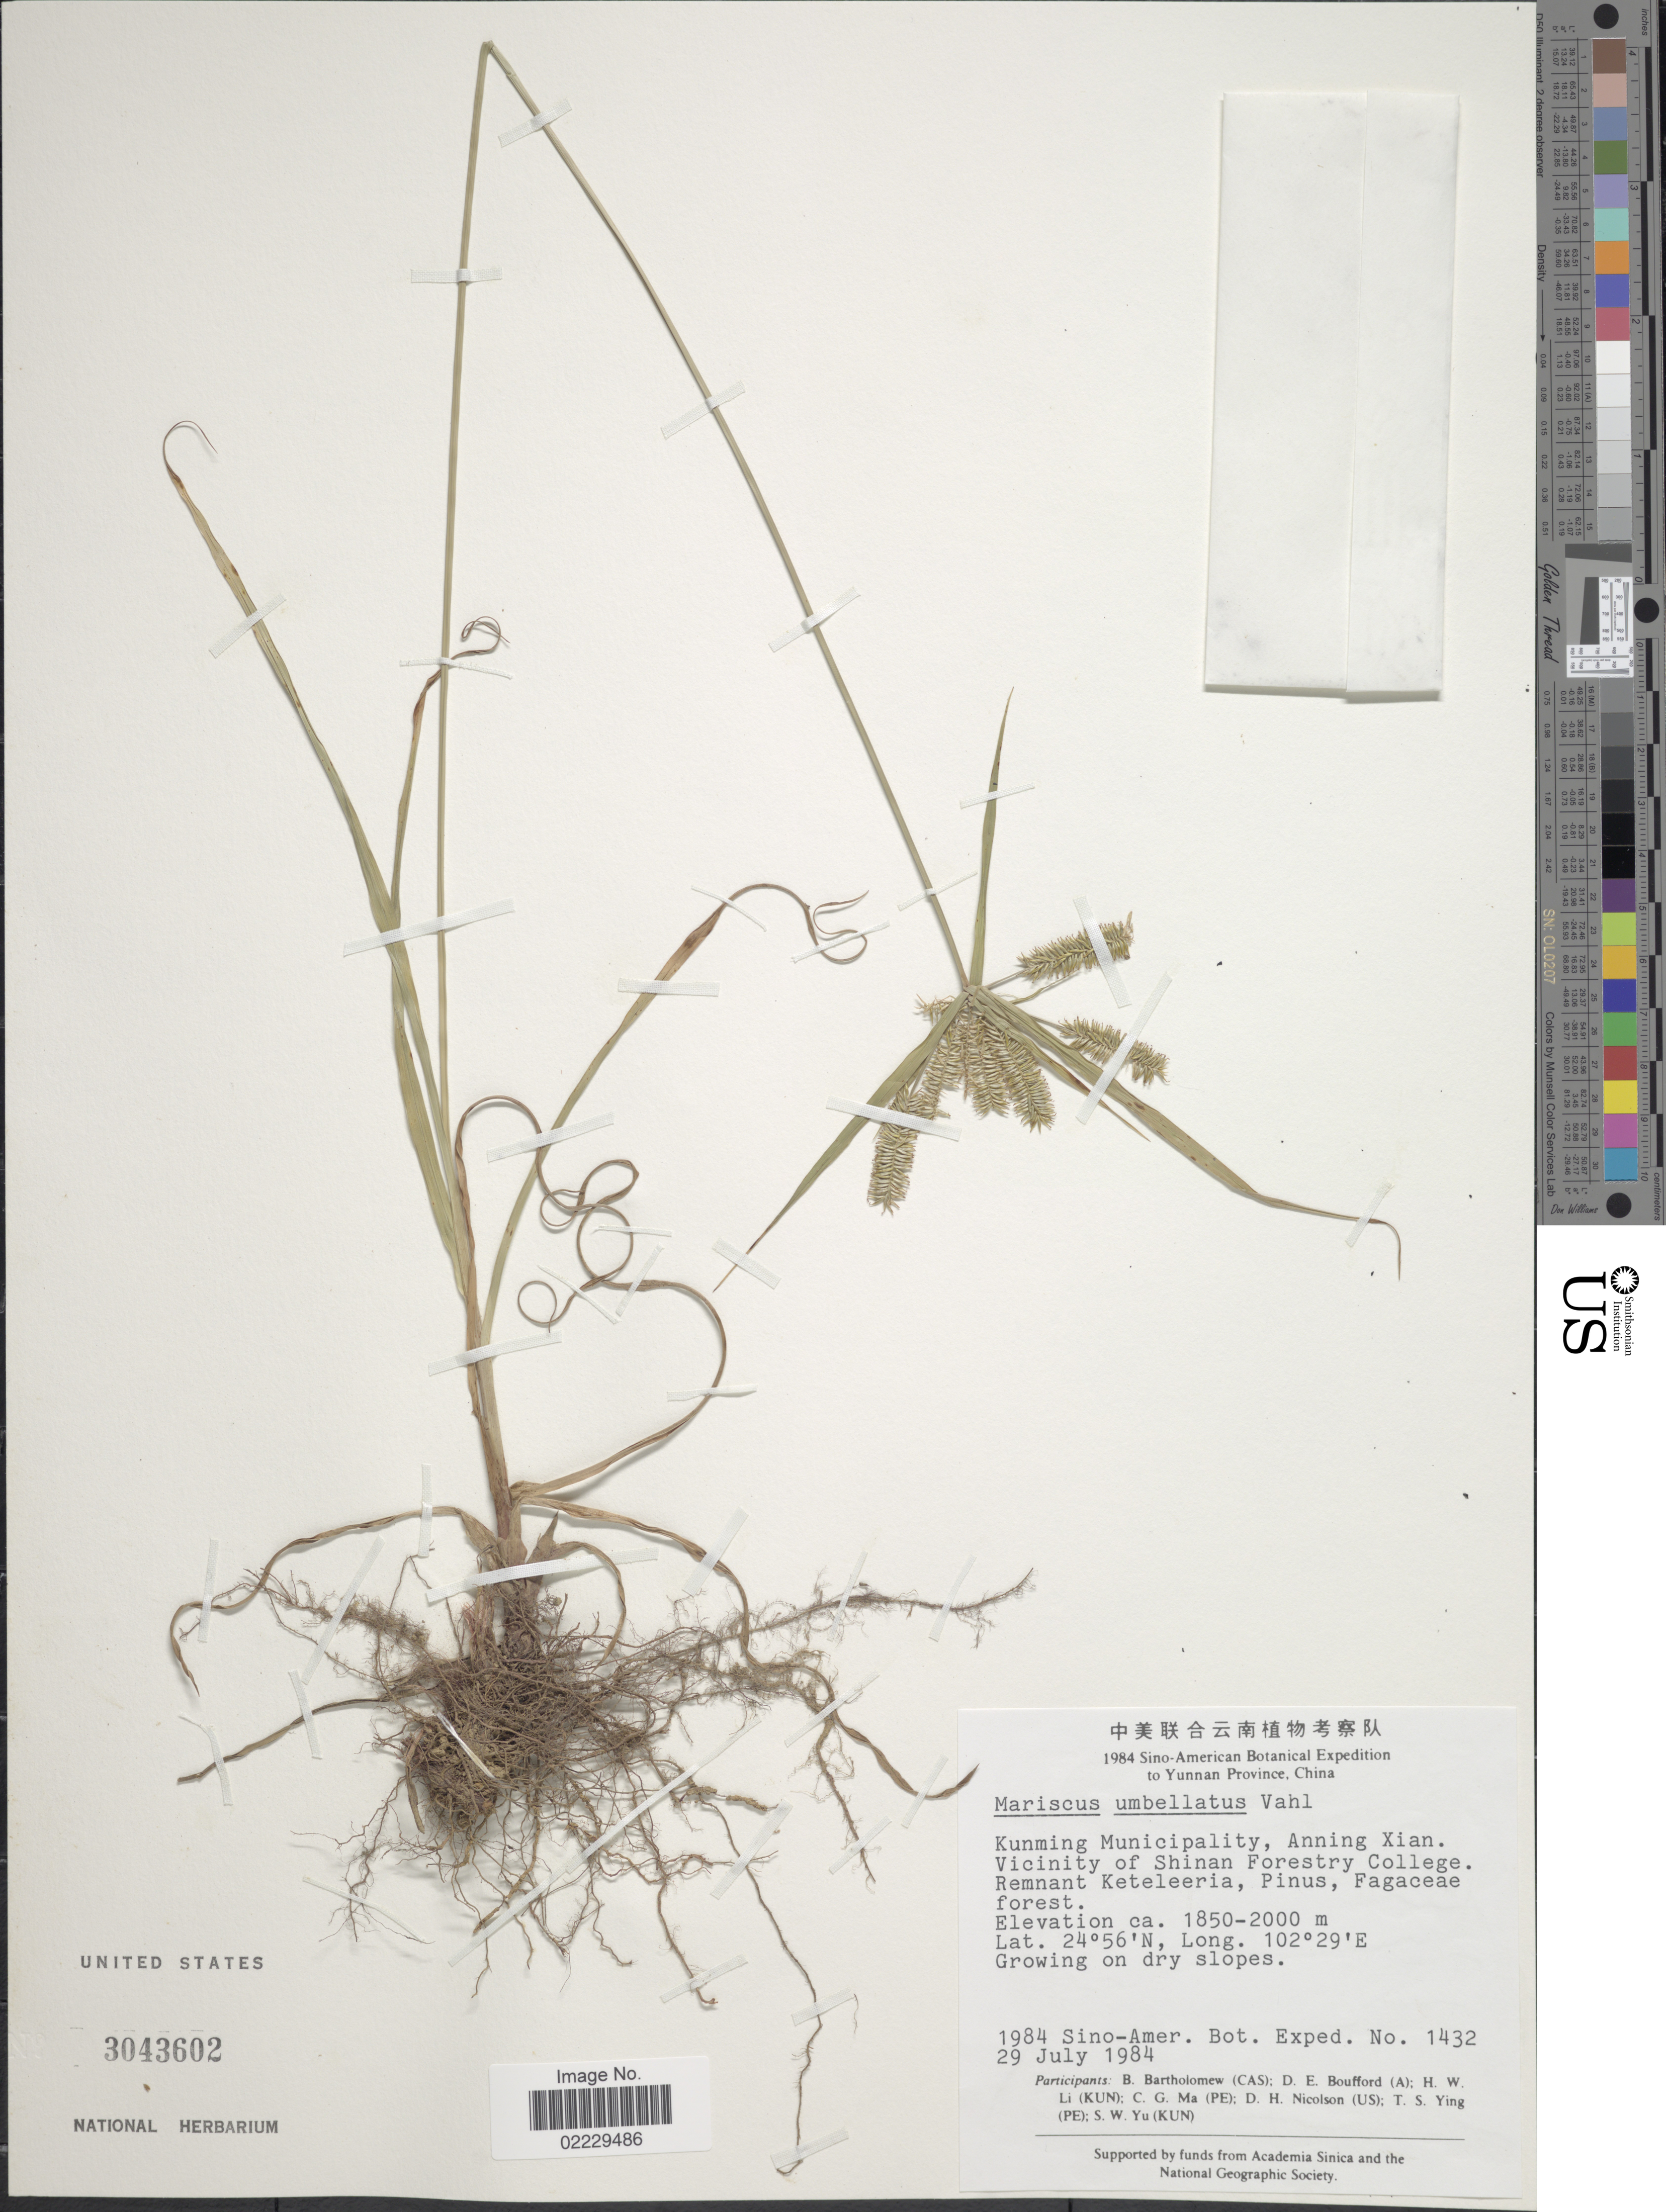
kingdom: Plantae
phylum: Tracheophyta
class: Liliopsida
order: Poales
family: Cyperaceae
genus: Cyperus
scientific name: Cyperus cyperoides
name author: (L.) Kuntze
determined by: Strong, Mark T., (BOT), Smithsonian Institution - National Museum of Natural History (UNITED STATES)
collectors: Sino-Amer. Bot. Exped. 1984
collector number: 1432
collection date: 1984-07-29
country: China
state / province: Yunnan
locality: Kunming Municipality, Anning Xian. Vicinity of Shinan Forestry College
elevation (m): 1850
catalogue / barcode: US 3043602